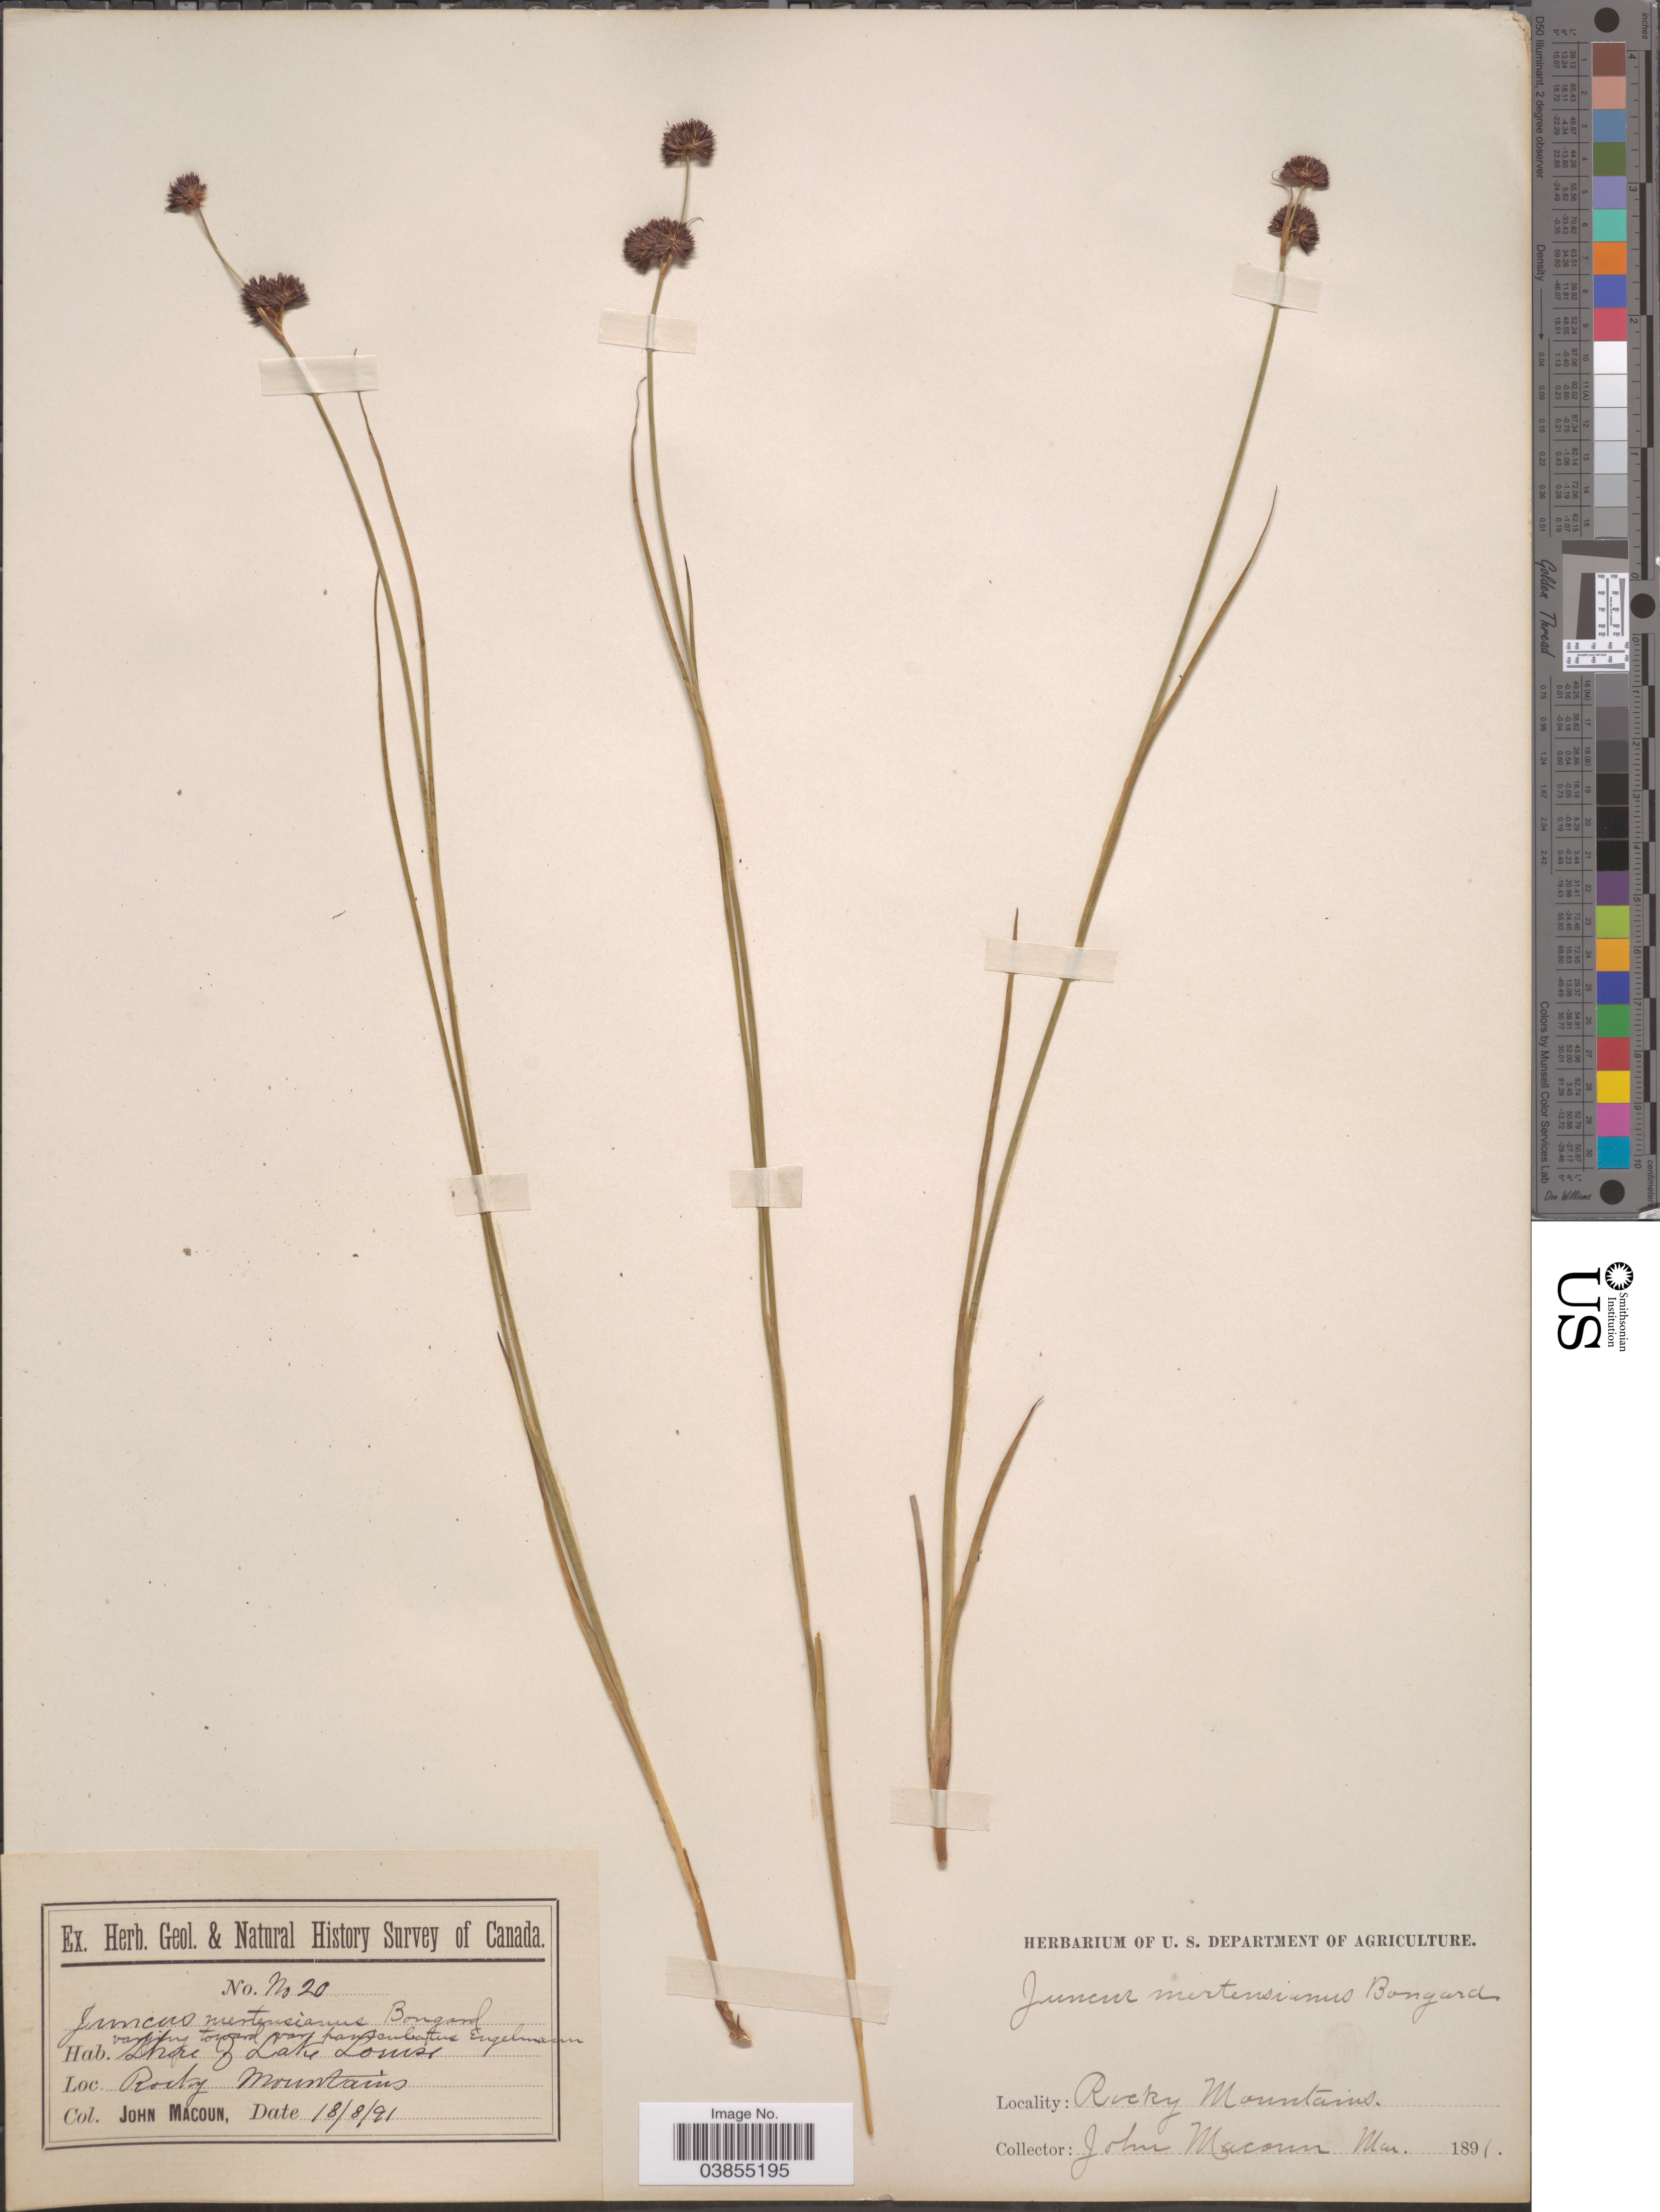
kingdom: Plantae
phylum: Tracheophyta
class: Liliopsida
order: Poales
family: Juncaceae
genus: Juncus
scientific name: Juncus mertensianus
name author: Bong.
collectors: J. Macoun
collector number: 20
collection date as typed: Transcribed d/m/y: 18/8/91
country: Canada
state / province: Alberta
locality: Shore of Lake Louise, Rocky Mountains.